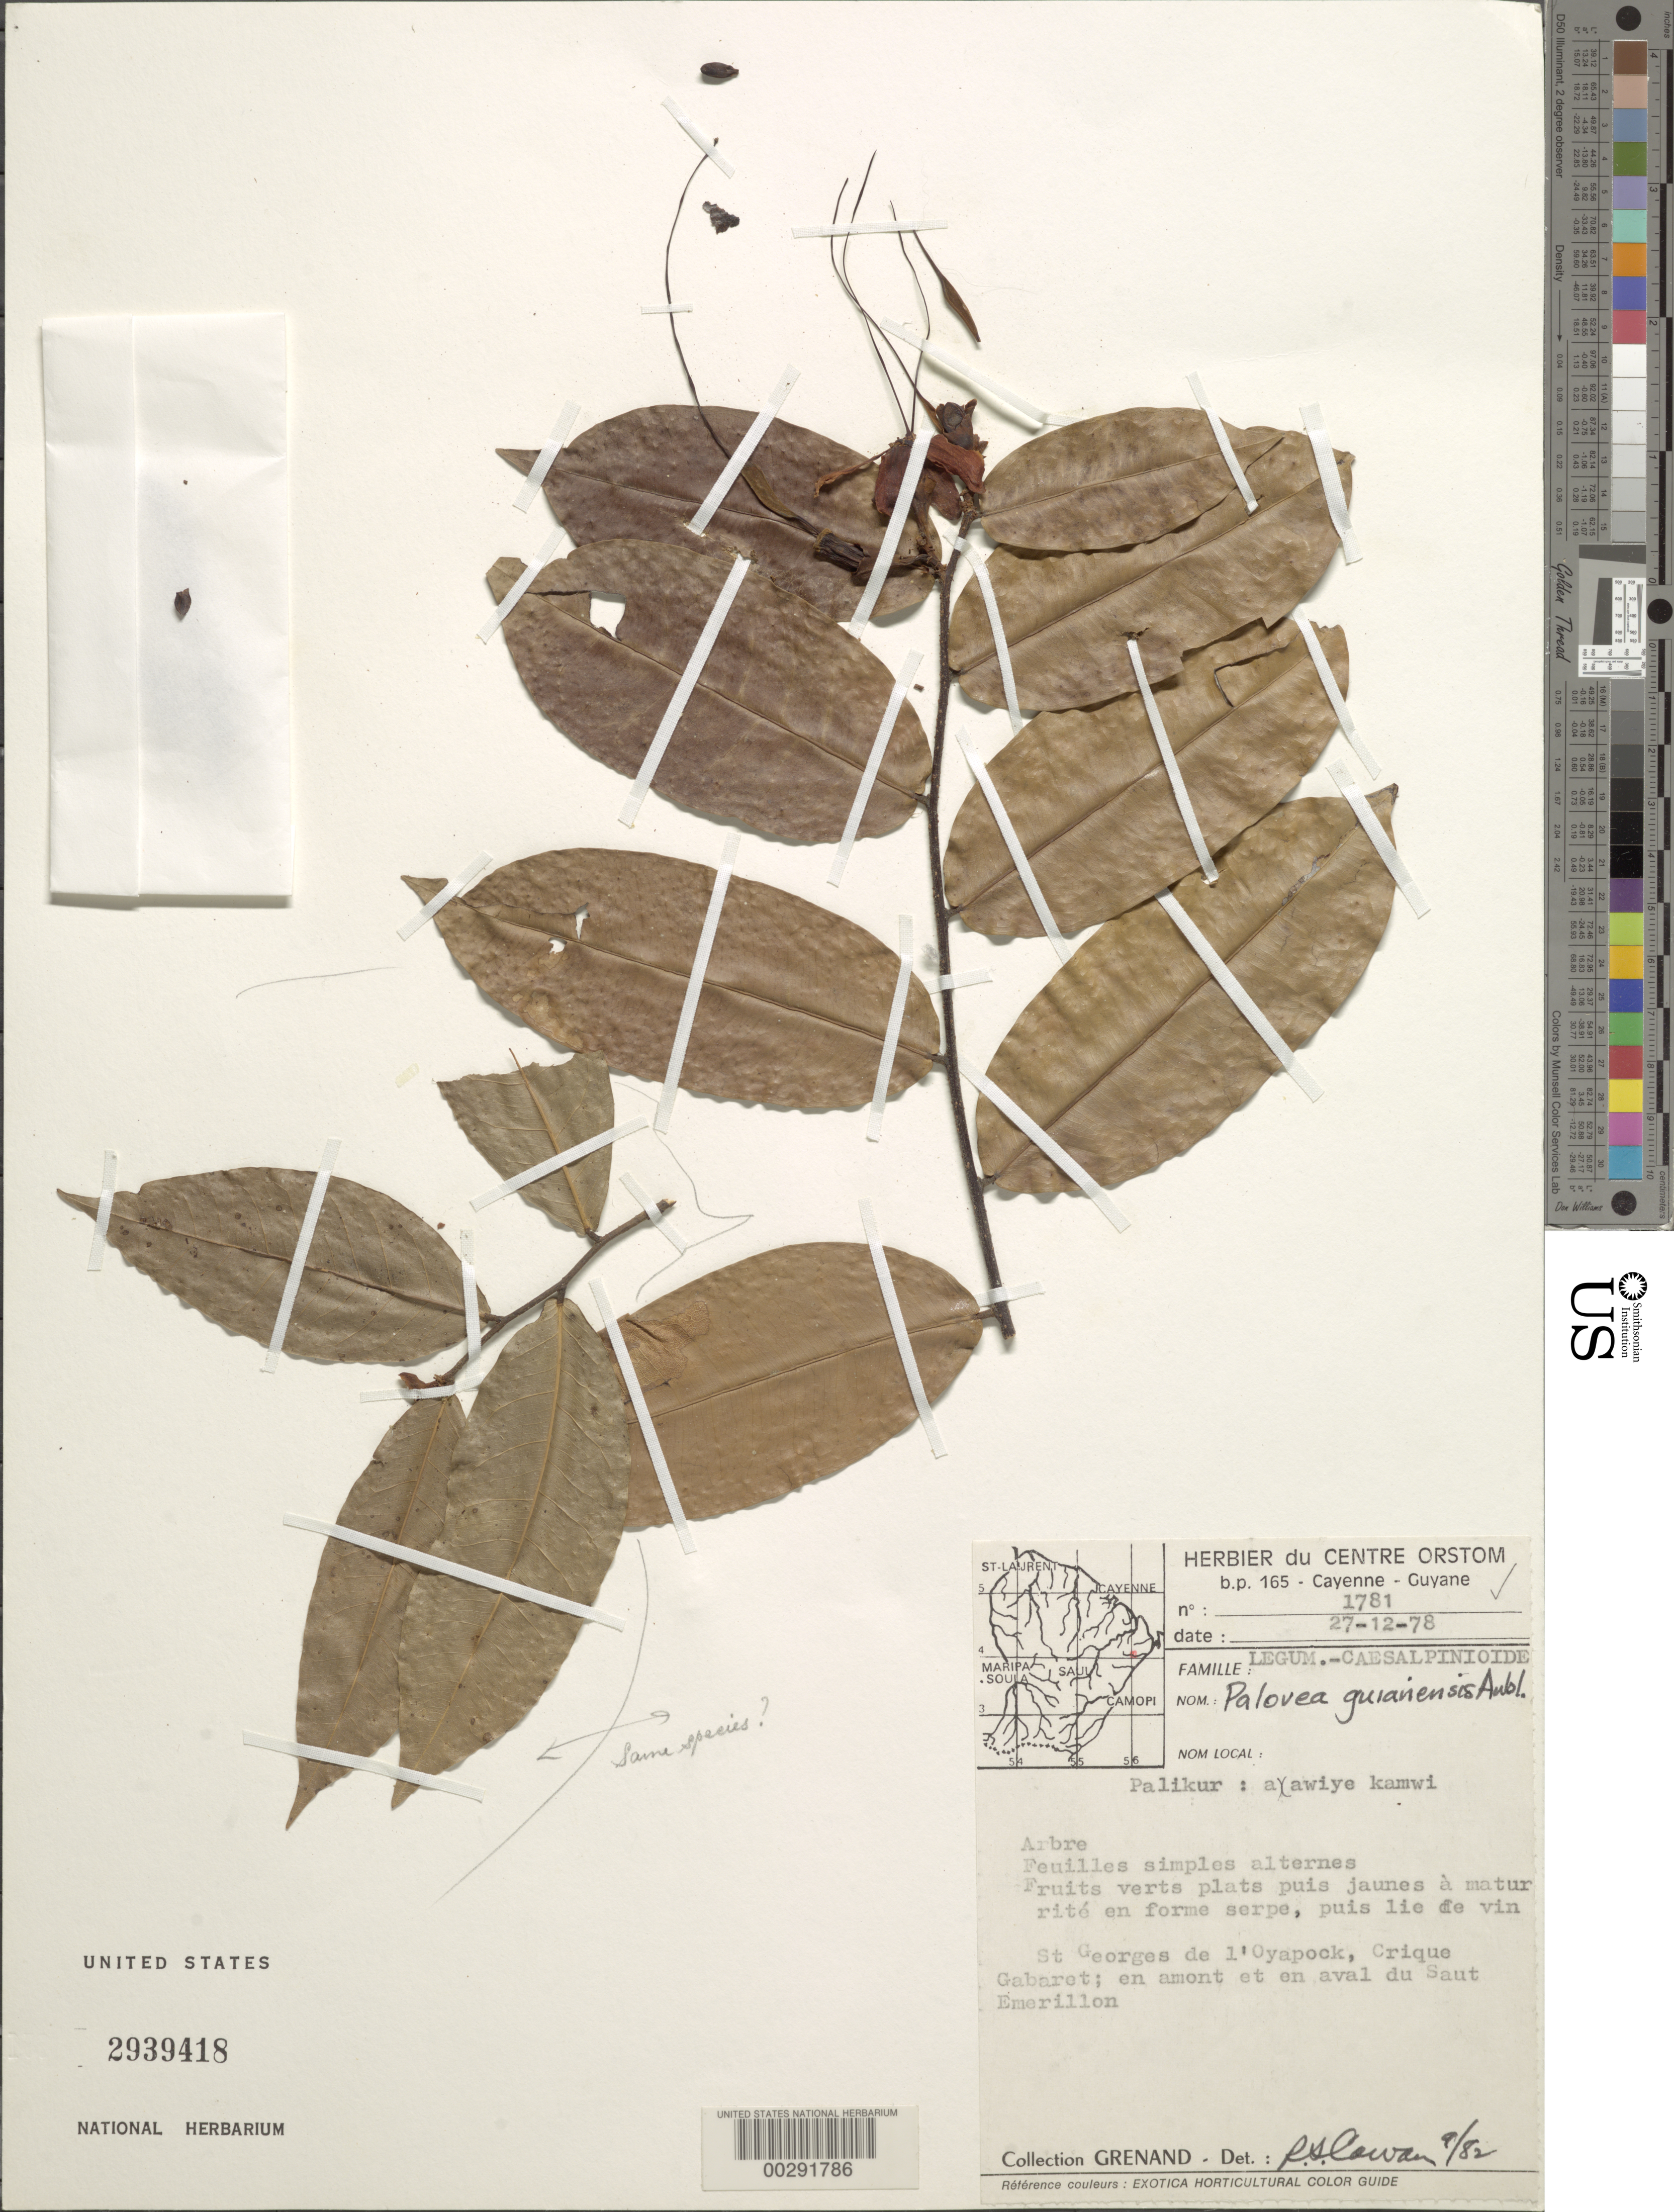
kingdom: Plantae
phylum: Tracheophyta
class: Magnoliopsida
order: Fabales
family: Fabaceae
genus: Paloue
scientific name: Paloue guianensis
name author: Aubl.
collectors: P. Grenand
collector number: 1781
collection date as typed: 27 Dec 1978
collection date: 1978-12-27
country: French Guiana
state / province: Cayenne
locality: St georges de l'oyapock, creek gabaret; upriver and downstream of saut emerillon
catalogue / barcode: US 2939418